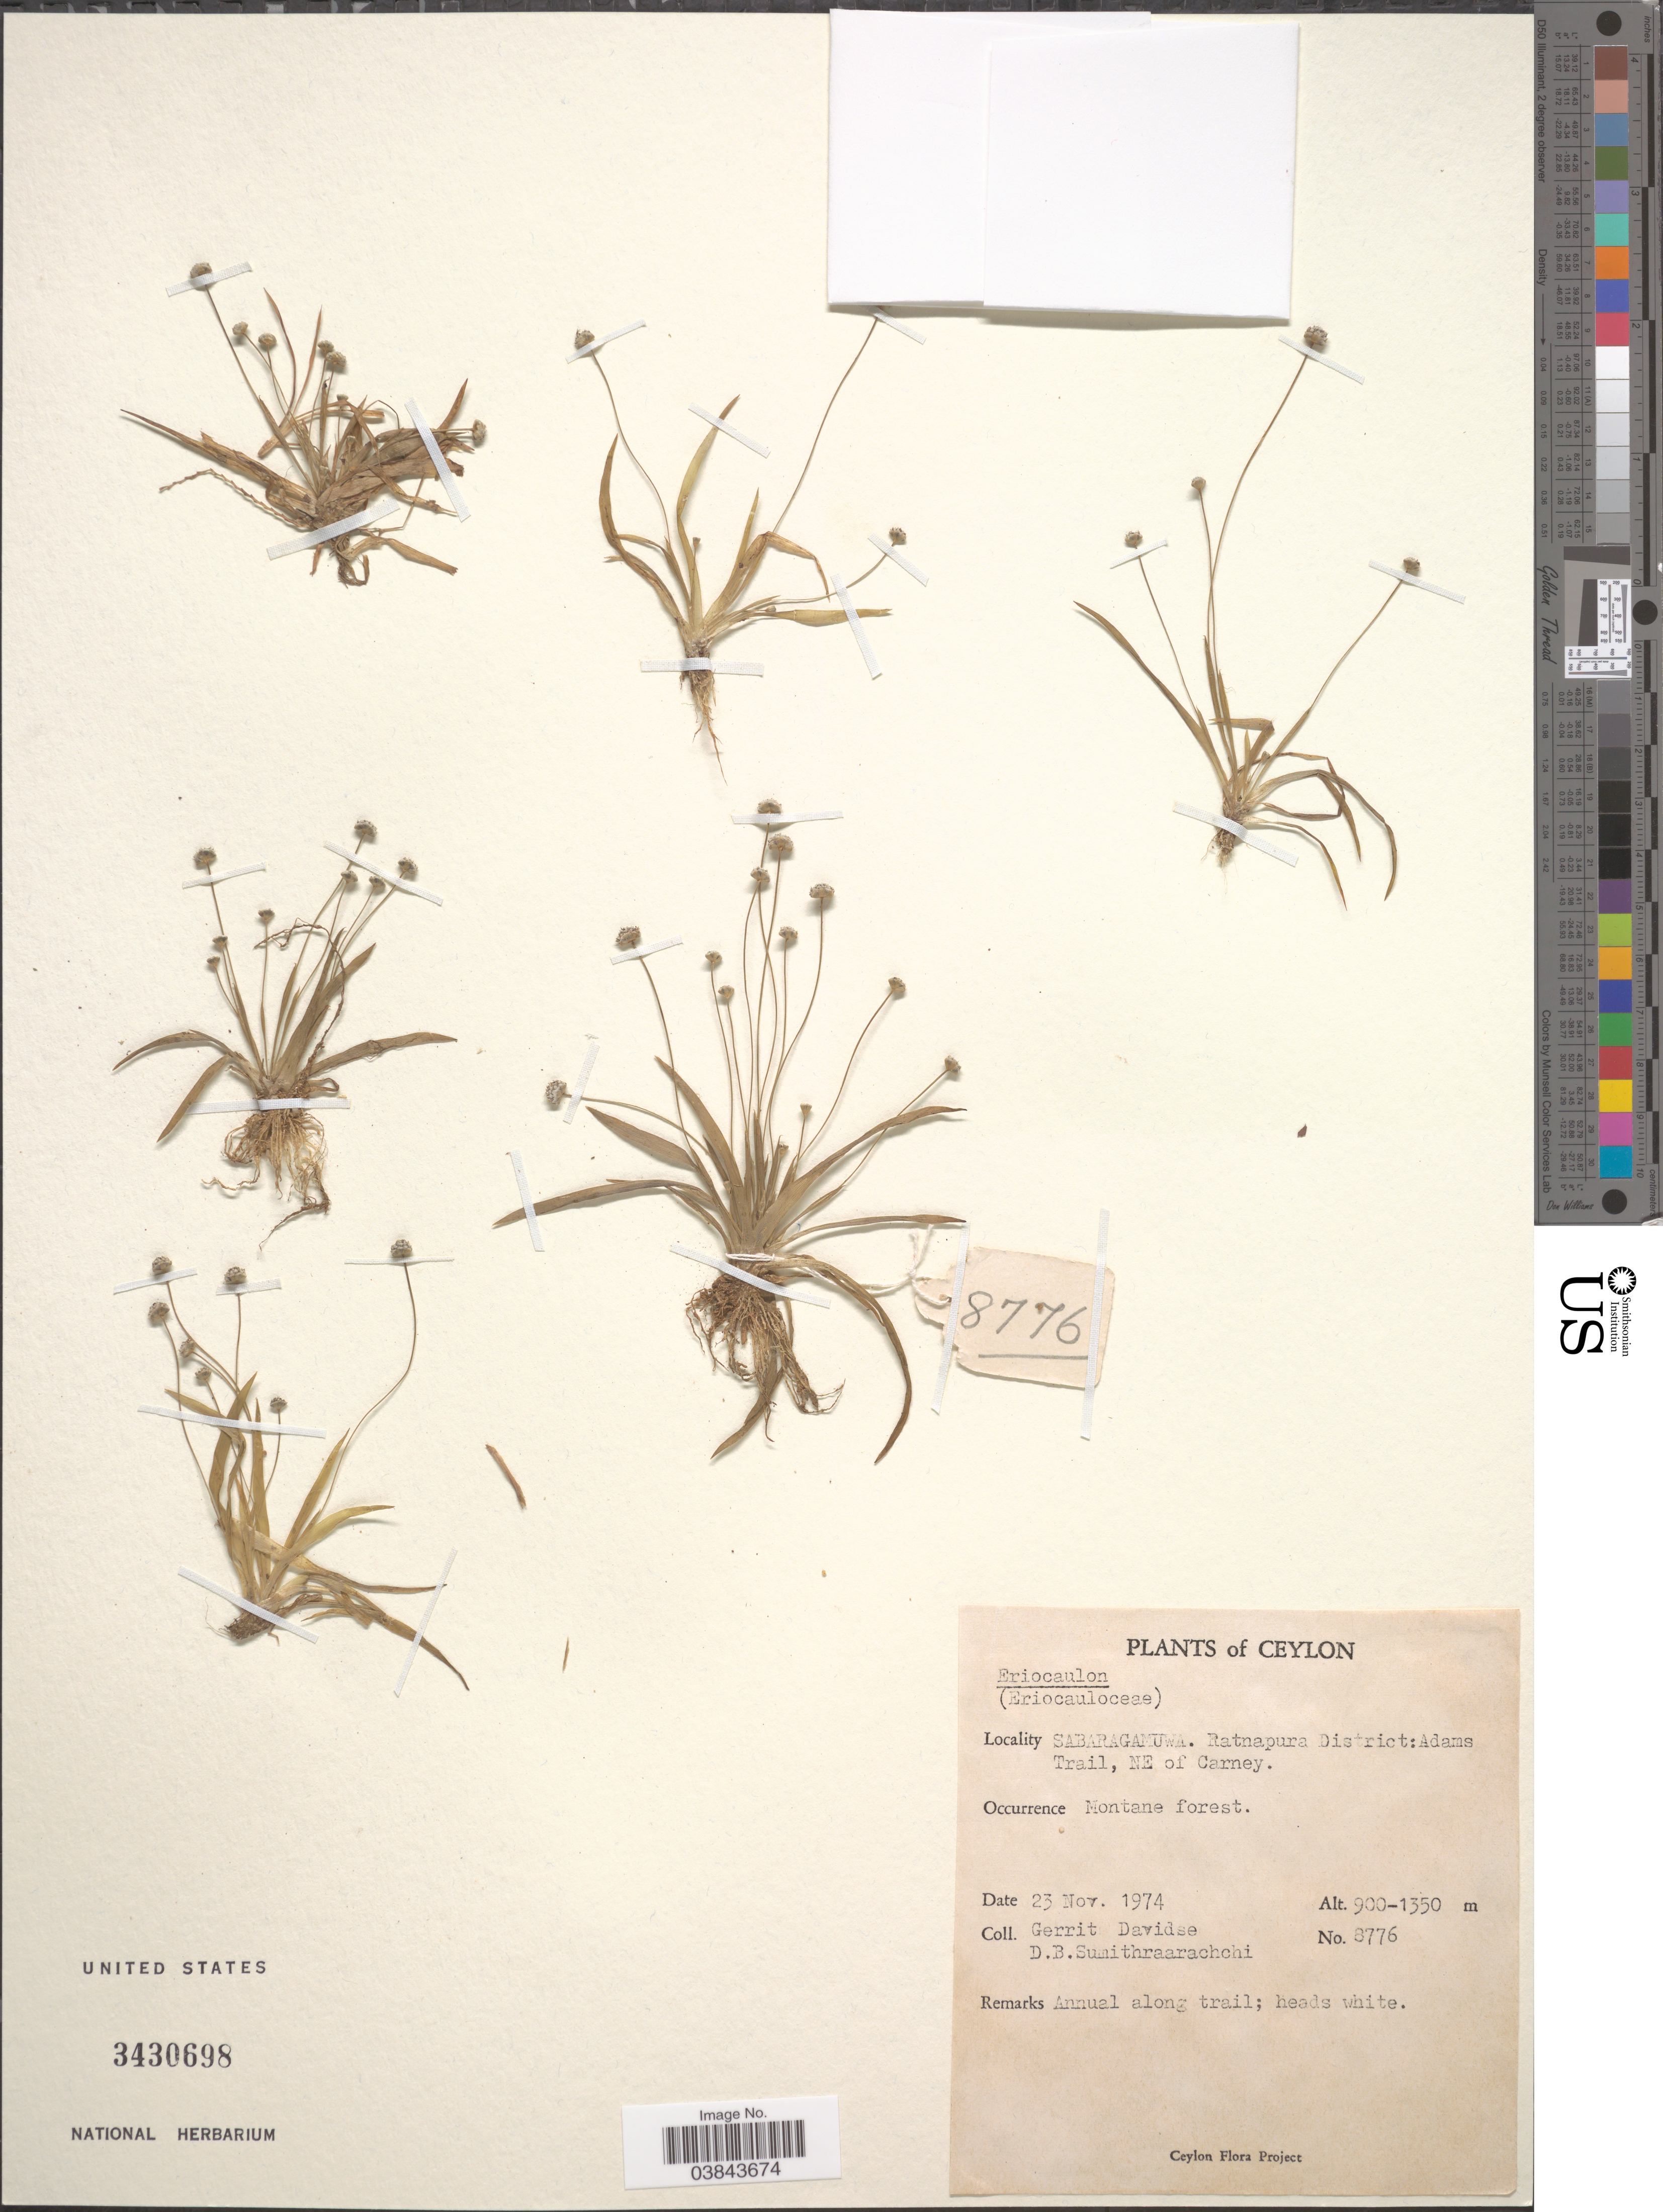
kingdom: Plantae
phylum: Tracheophyta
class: Liliopsida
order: Poales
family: Eriocaulaceae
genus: Eriocaulon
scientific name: Eriocaulon sp.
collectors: G. Davidse & D. B. Sumithraarachchi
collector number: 8776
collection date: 1974-11-23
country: Sri Lanka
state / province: Sabaragamuwa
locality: Ceylon. Ratnapura District:Adams Trail, NE of Carney.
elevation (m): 900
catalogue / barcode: US 3430698